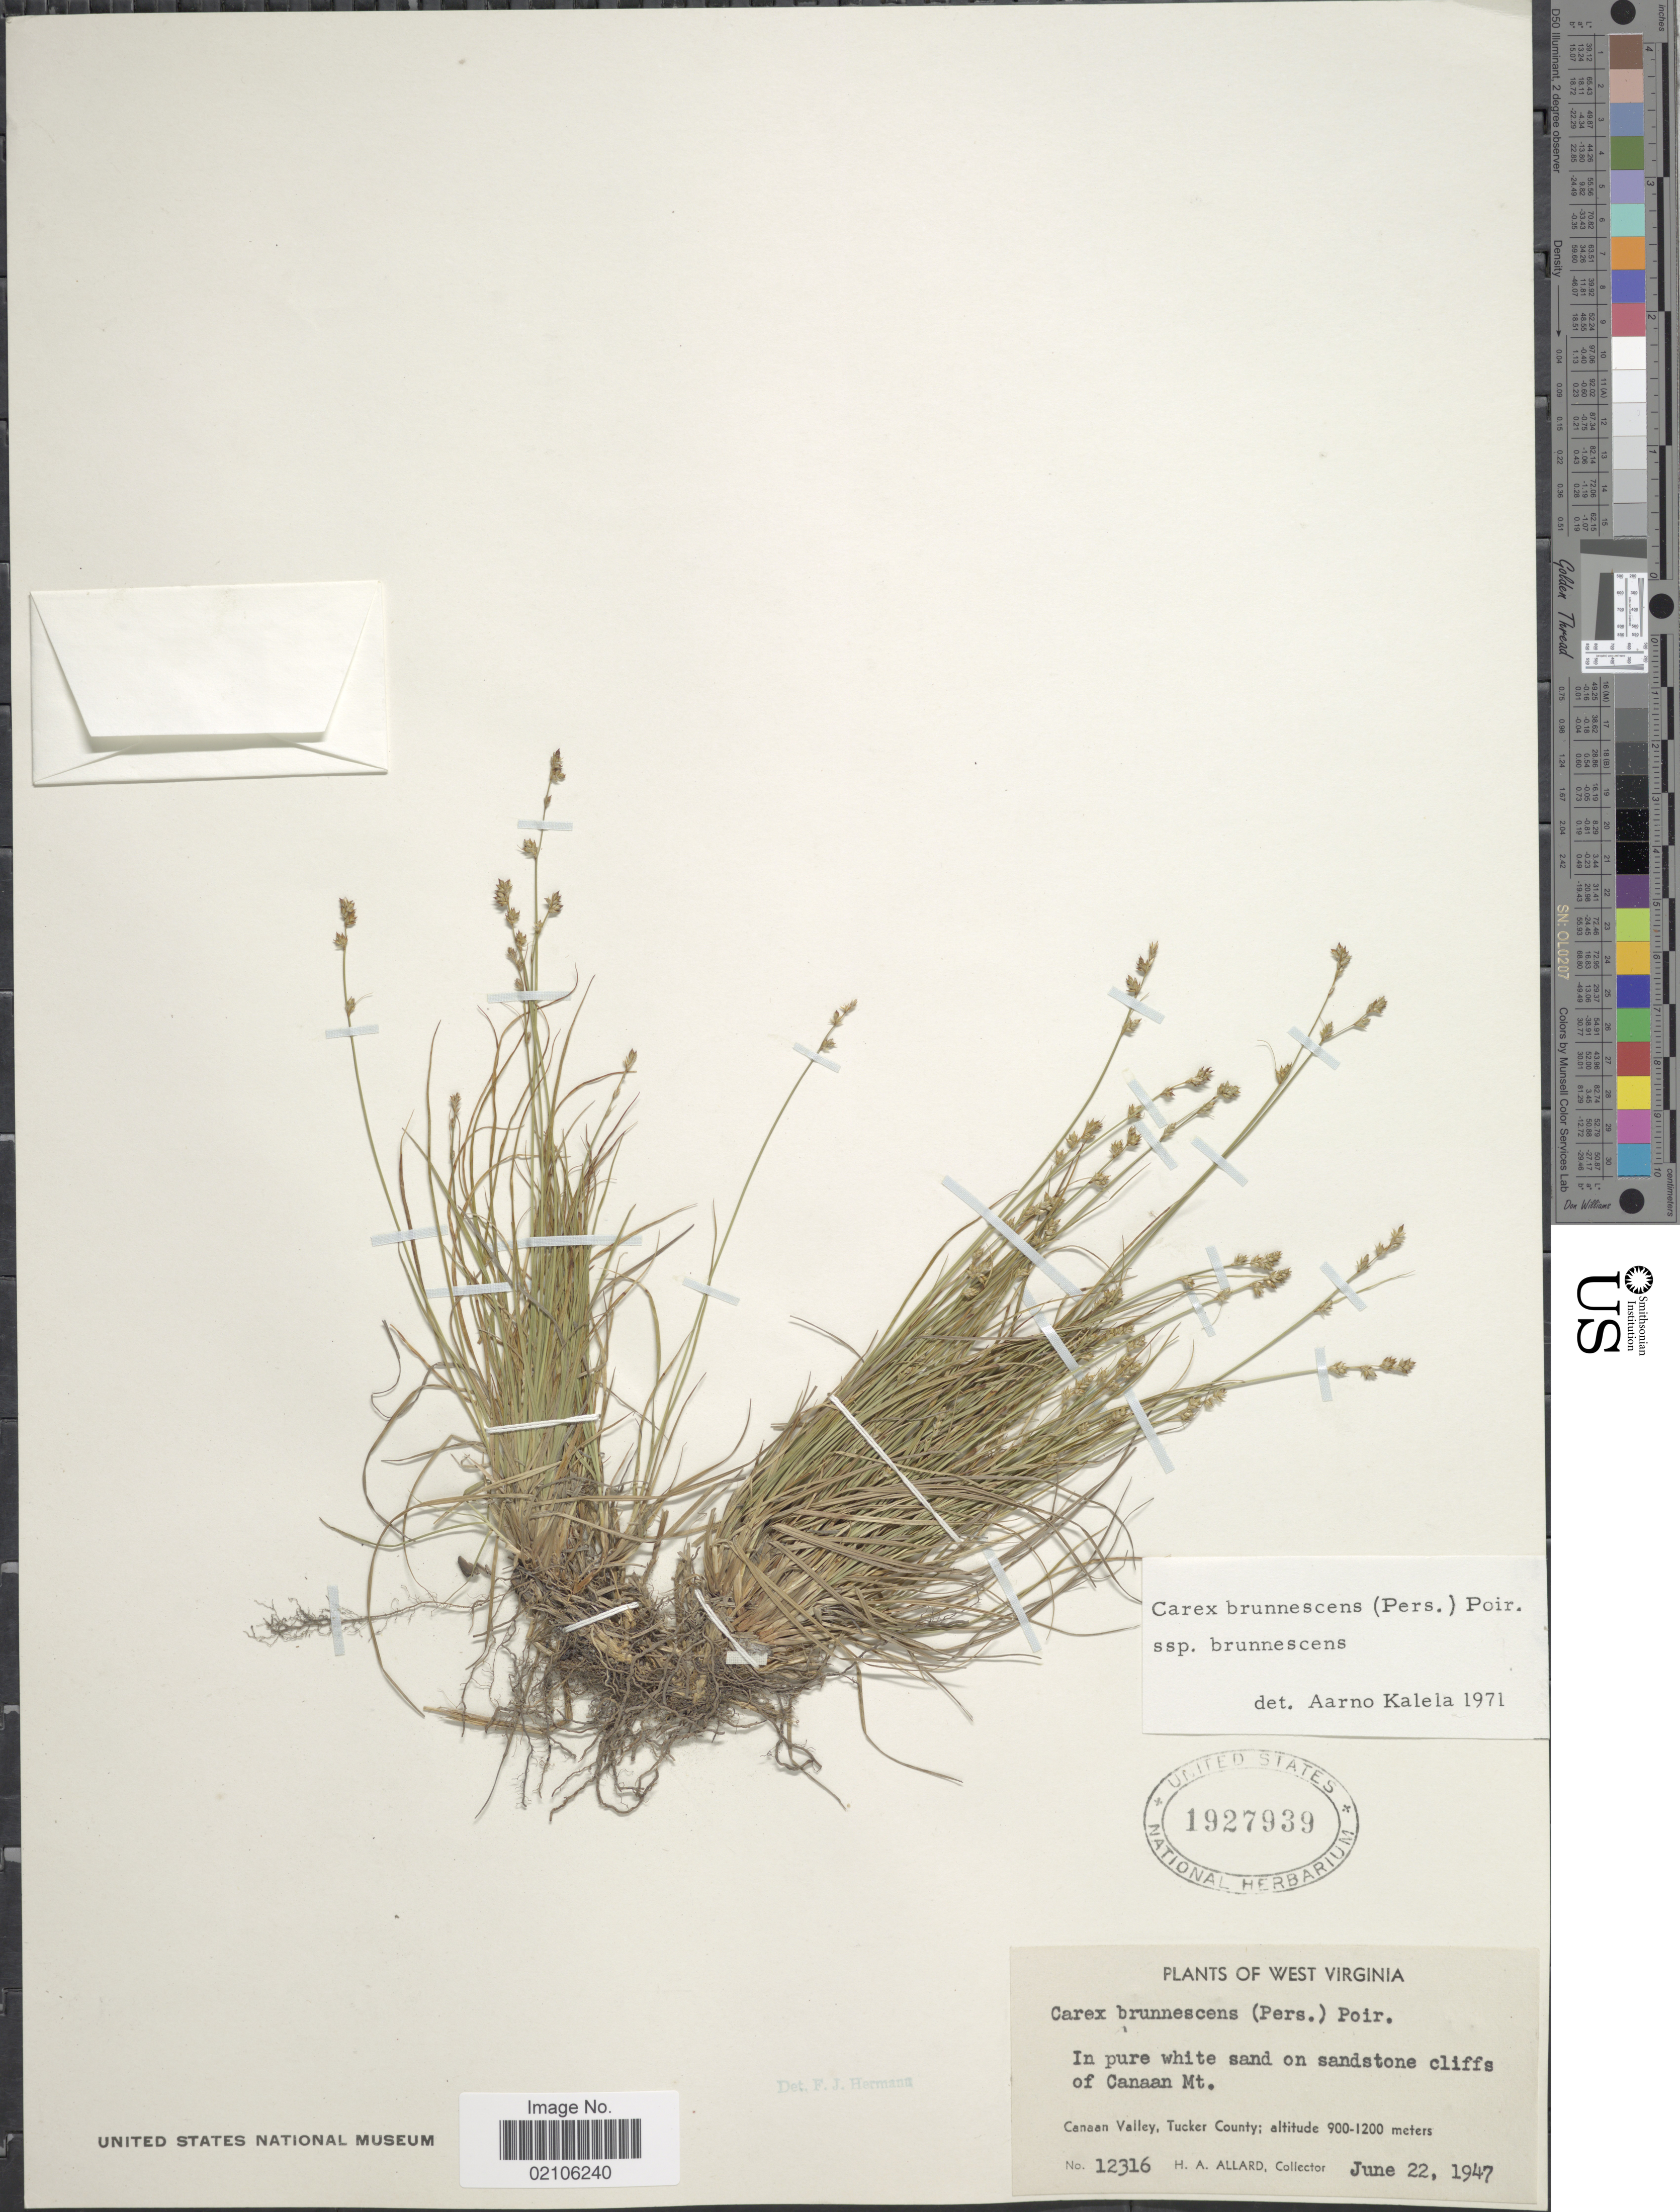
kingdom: Plantae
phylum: Tracheophyta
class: Liliopsida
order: Poales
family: Cyperaceae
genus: Carex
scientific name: Carex brunnescens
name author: (Pers.) Poir.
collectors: H. A. Allard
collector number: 12316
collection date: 1947-06-22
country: United States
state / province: West Virginia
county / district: Tucker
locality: In pure white sand on sandstone cliffs of Canaan Mt., Canaan Valley, Tucker County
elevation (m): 900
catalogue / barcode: US 1927939